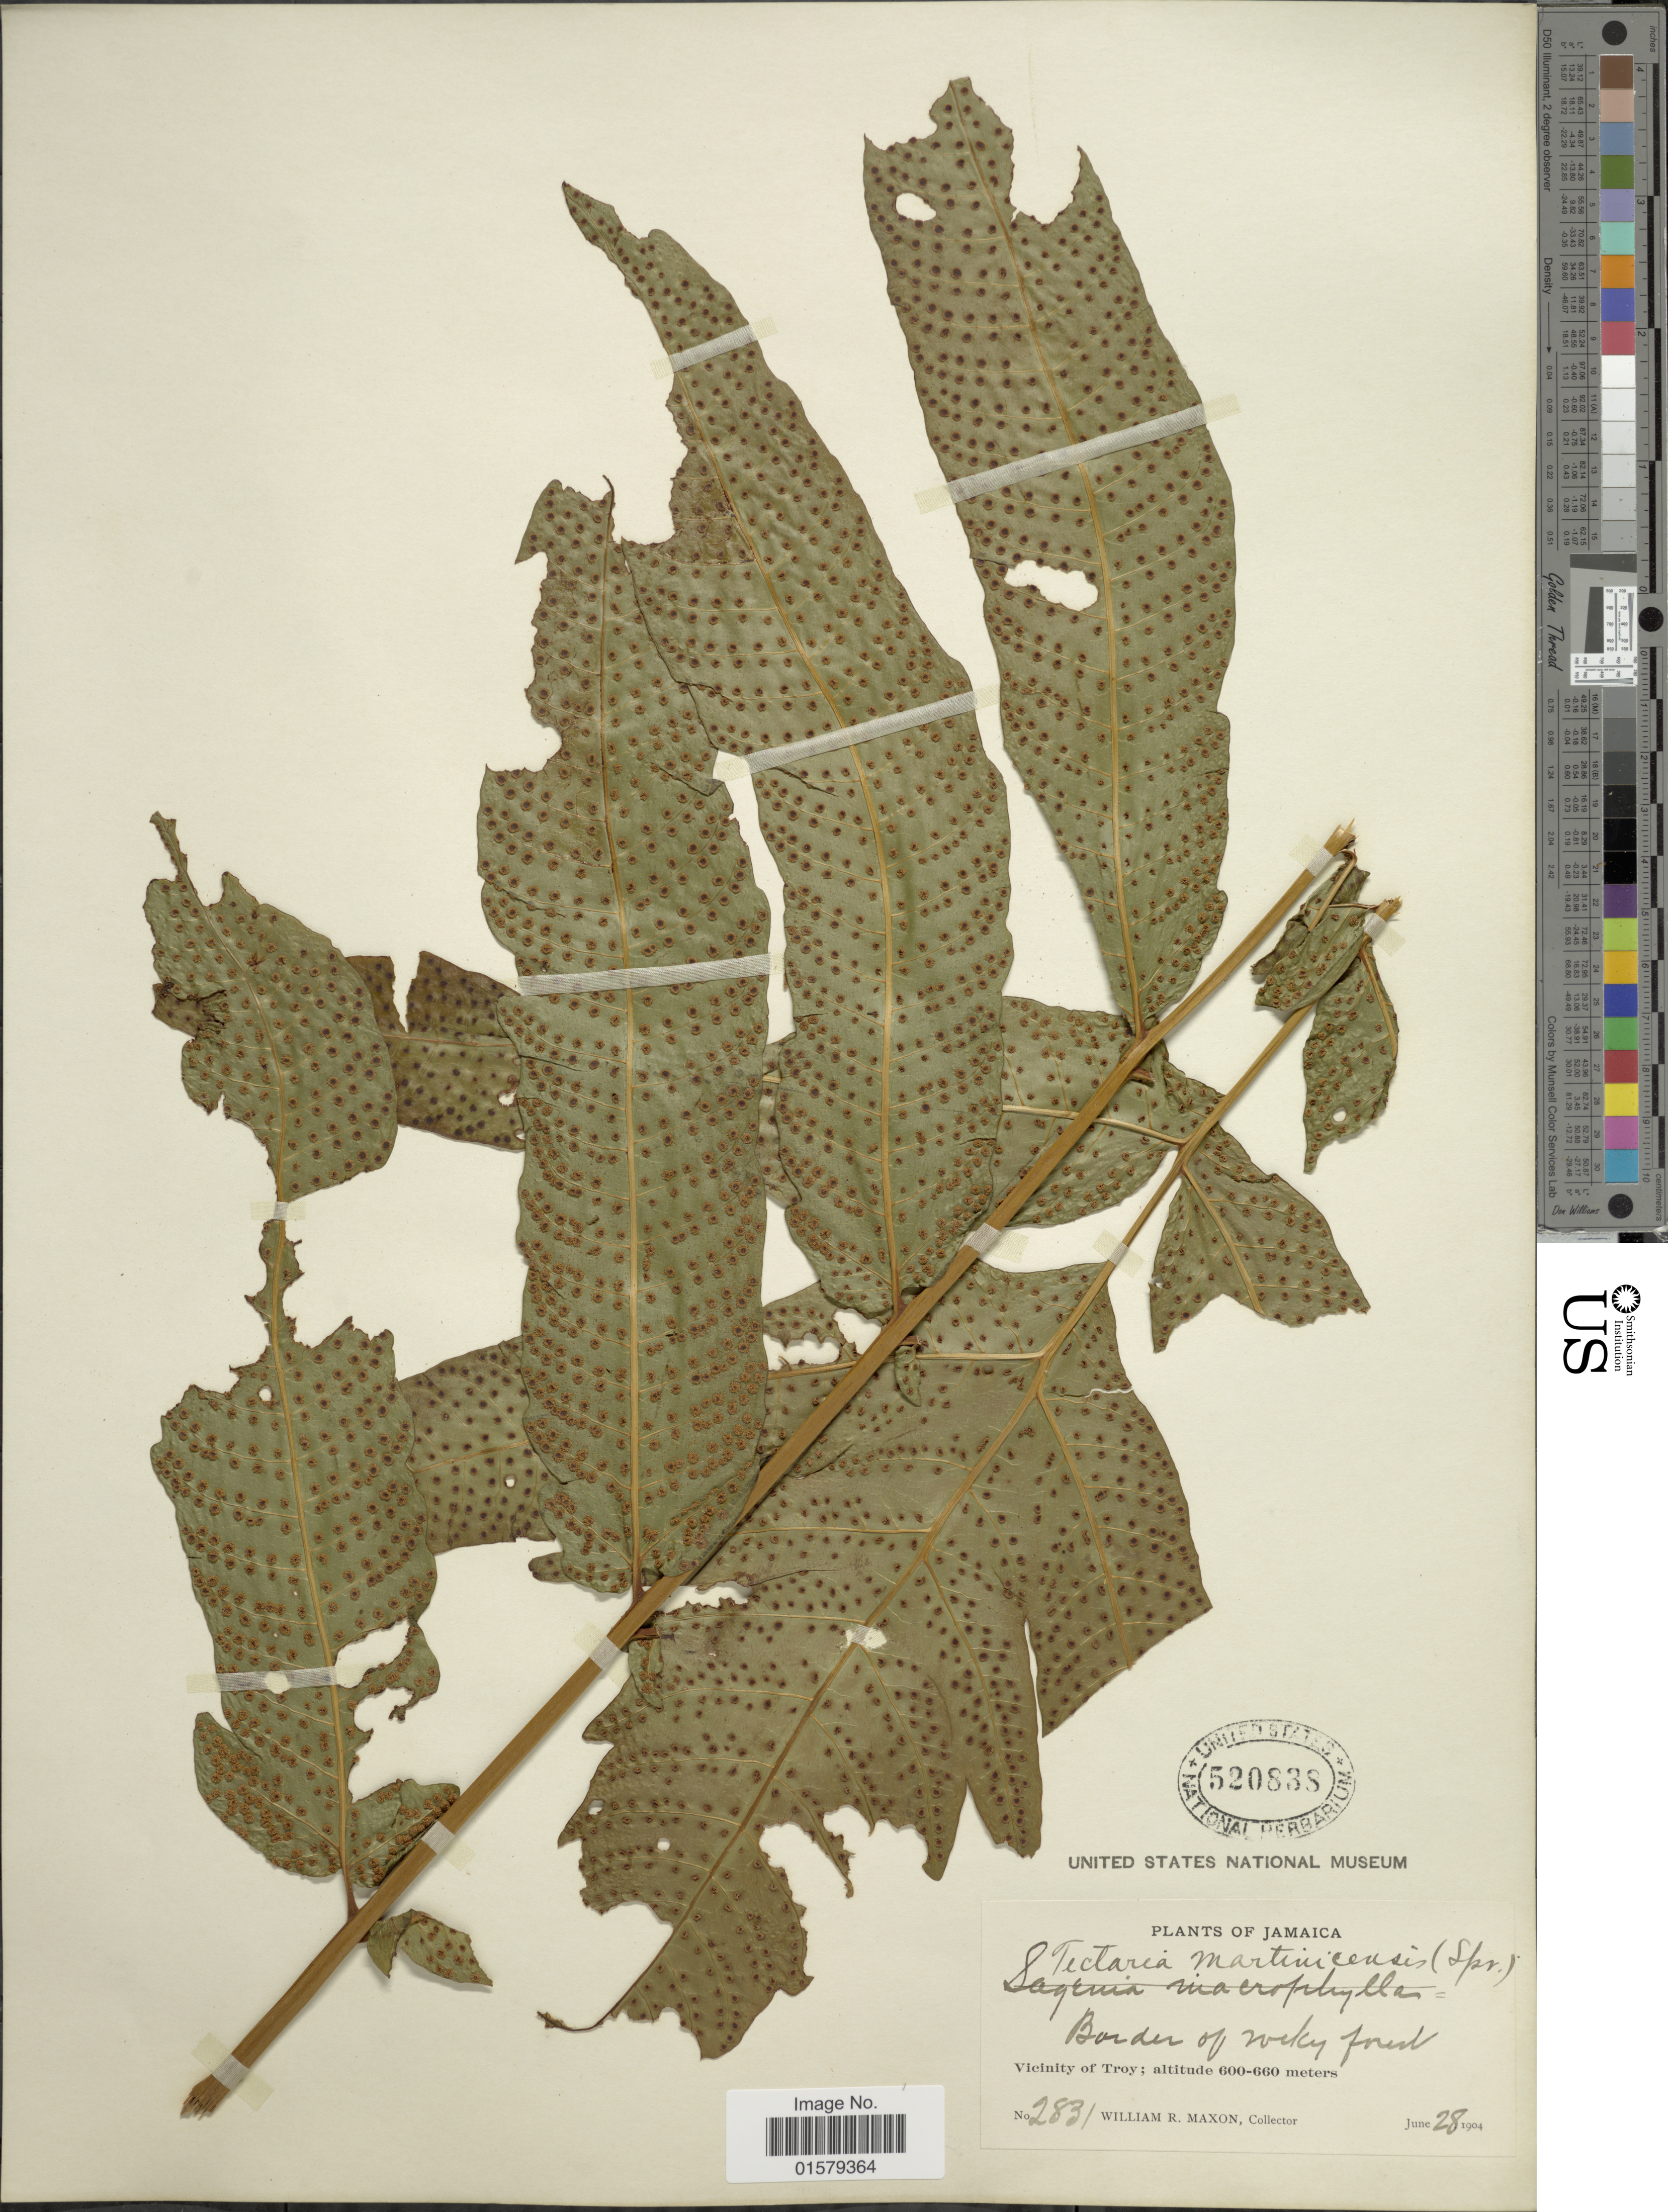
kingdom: Plantae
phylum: Tracheophyta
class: Polypodiopsida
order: Polypodiales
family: Tectariaceae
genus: Tectaria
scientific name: Tectaria incisa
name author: Cav.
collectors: W. R. Maxon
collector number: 2831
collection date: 1904-06-28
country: Jamaica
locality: Vicinity of Troy, border of rocky forest.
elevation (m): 600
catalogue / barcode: US 520838